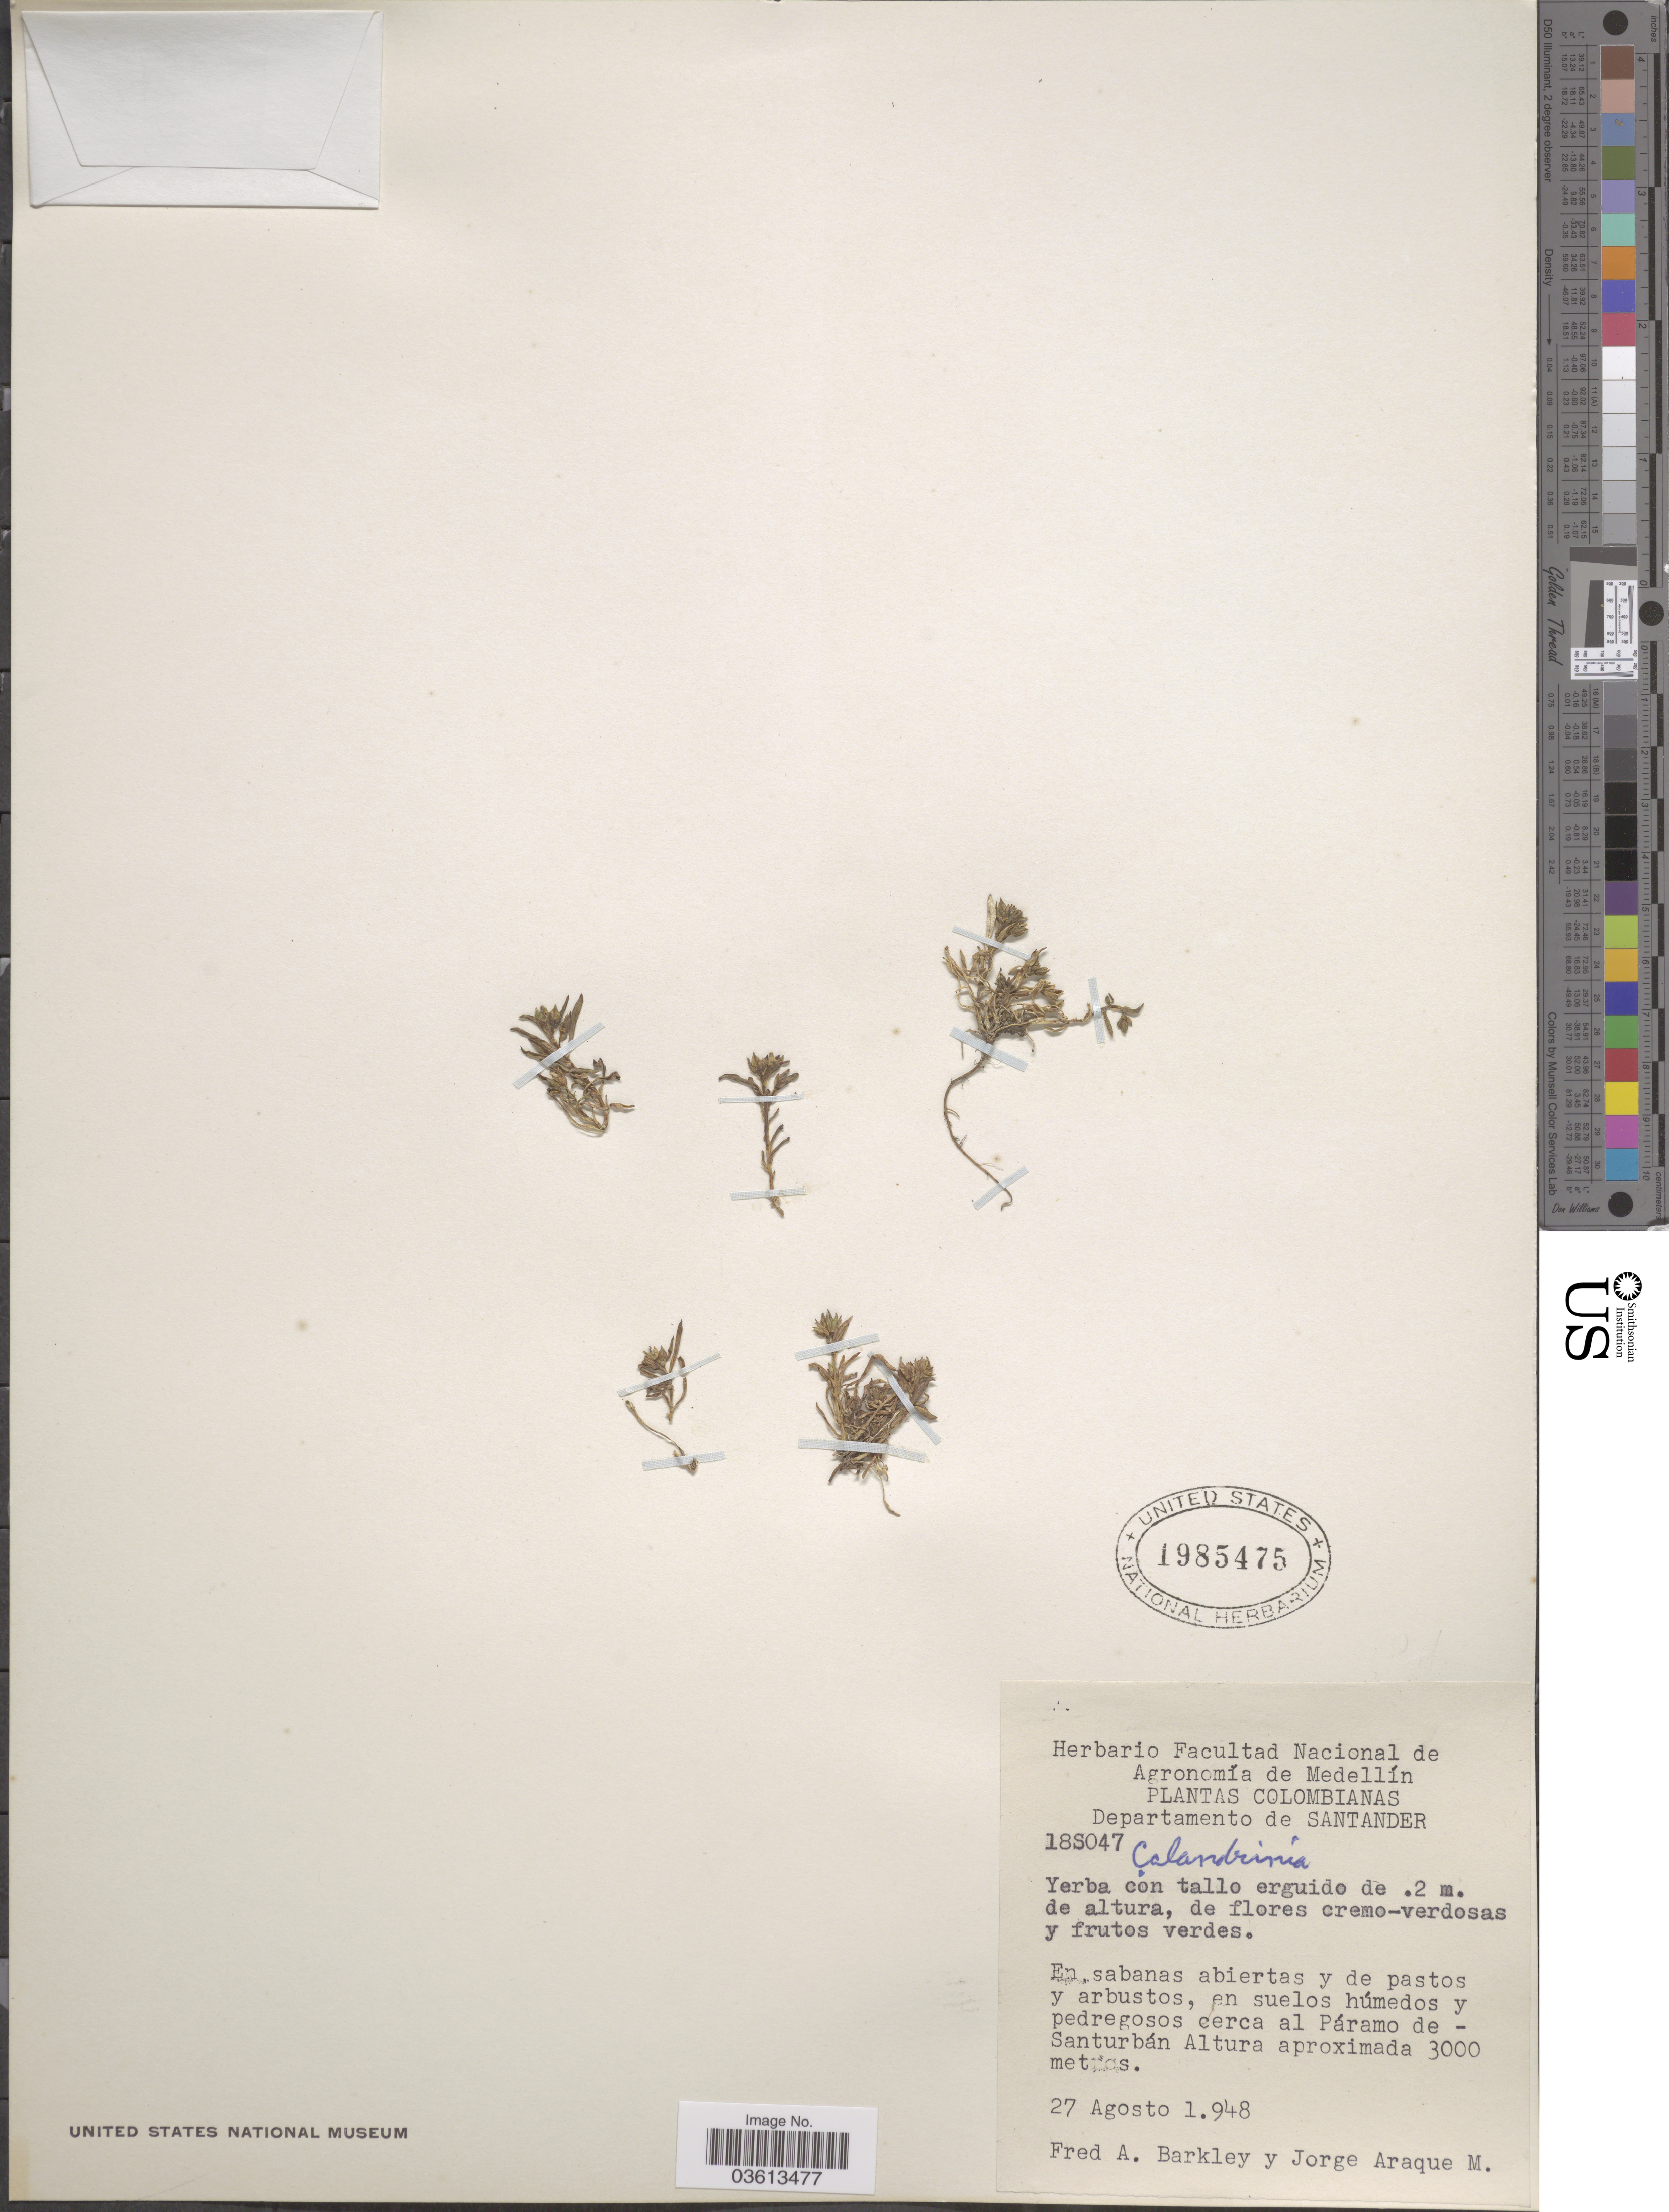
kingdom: Plantae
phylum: Tracheophyta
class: Magnoliopsida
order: Caryophyllales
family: Montiaceae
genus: Calandrinia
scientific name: Calandrinia ciliata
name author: (Ruiz & Pav.) DC.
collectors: F. A. Barkley & J. Araque Molina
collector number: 18S047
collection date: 1948-08-27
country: Colombia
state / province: Santander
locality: Departamento de Santander. En suelos húmedos y pedregosos cerca al Páramo de Santurbán.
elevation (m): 3000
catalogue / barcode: US 1985475